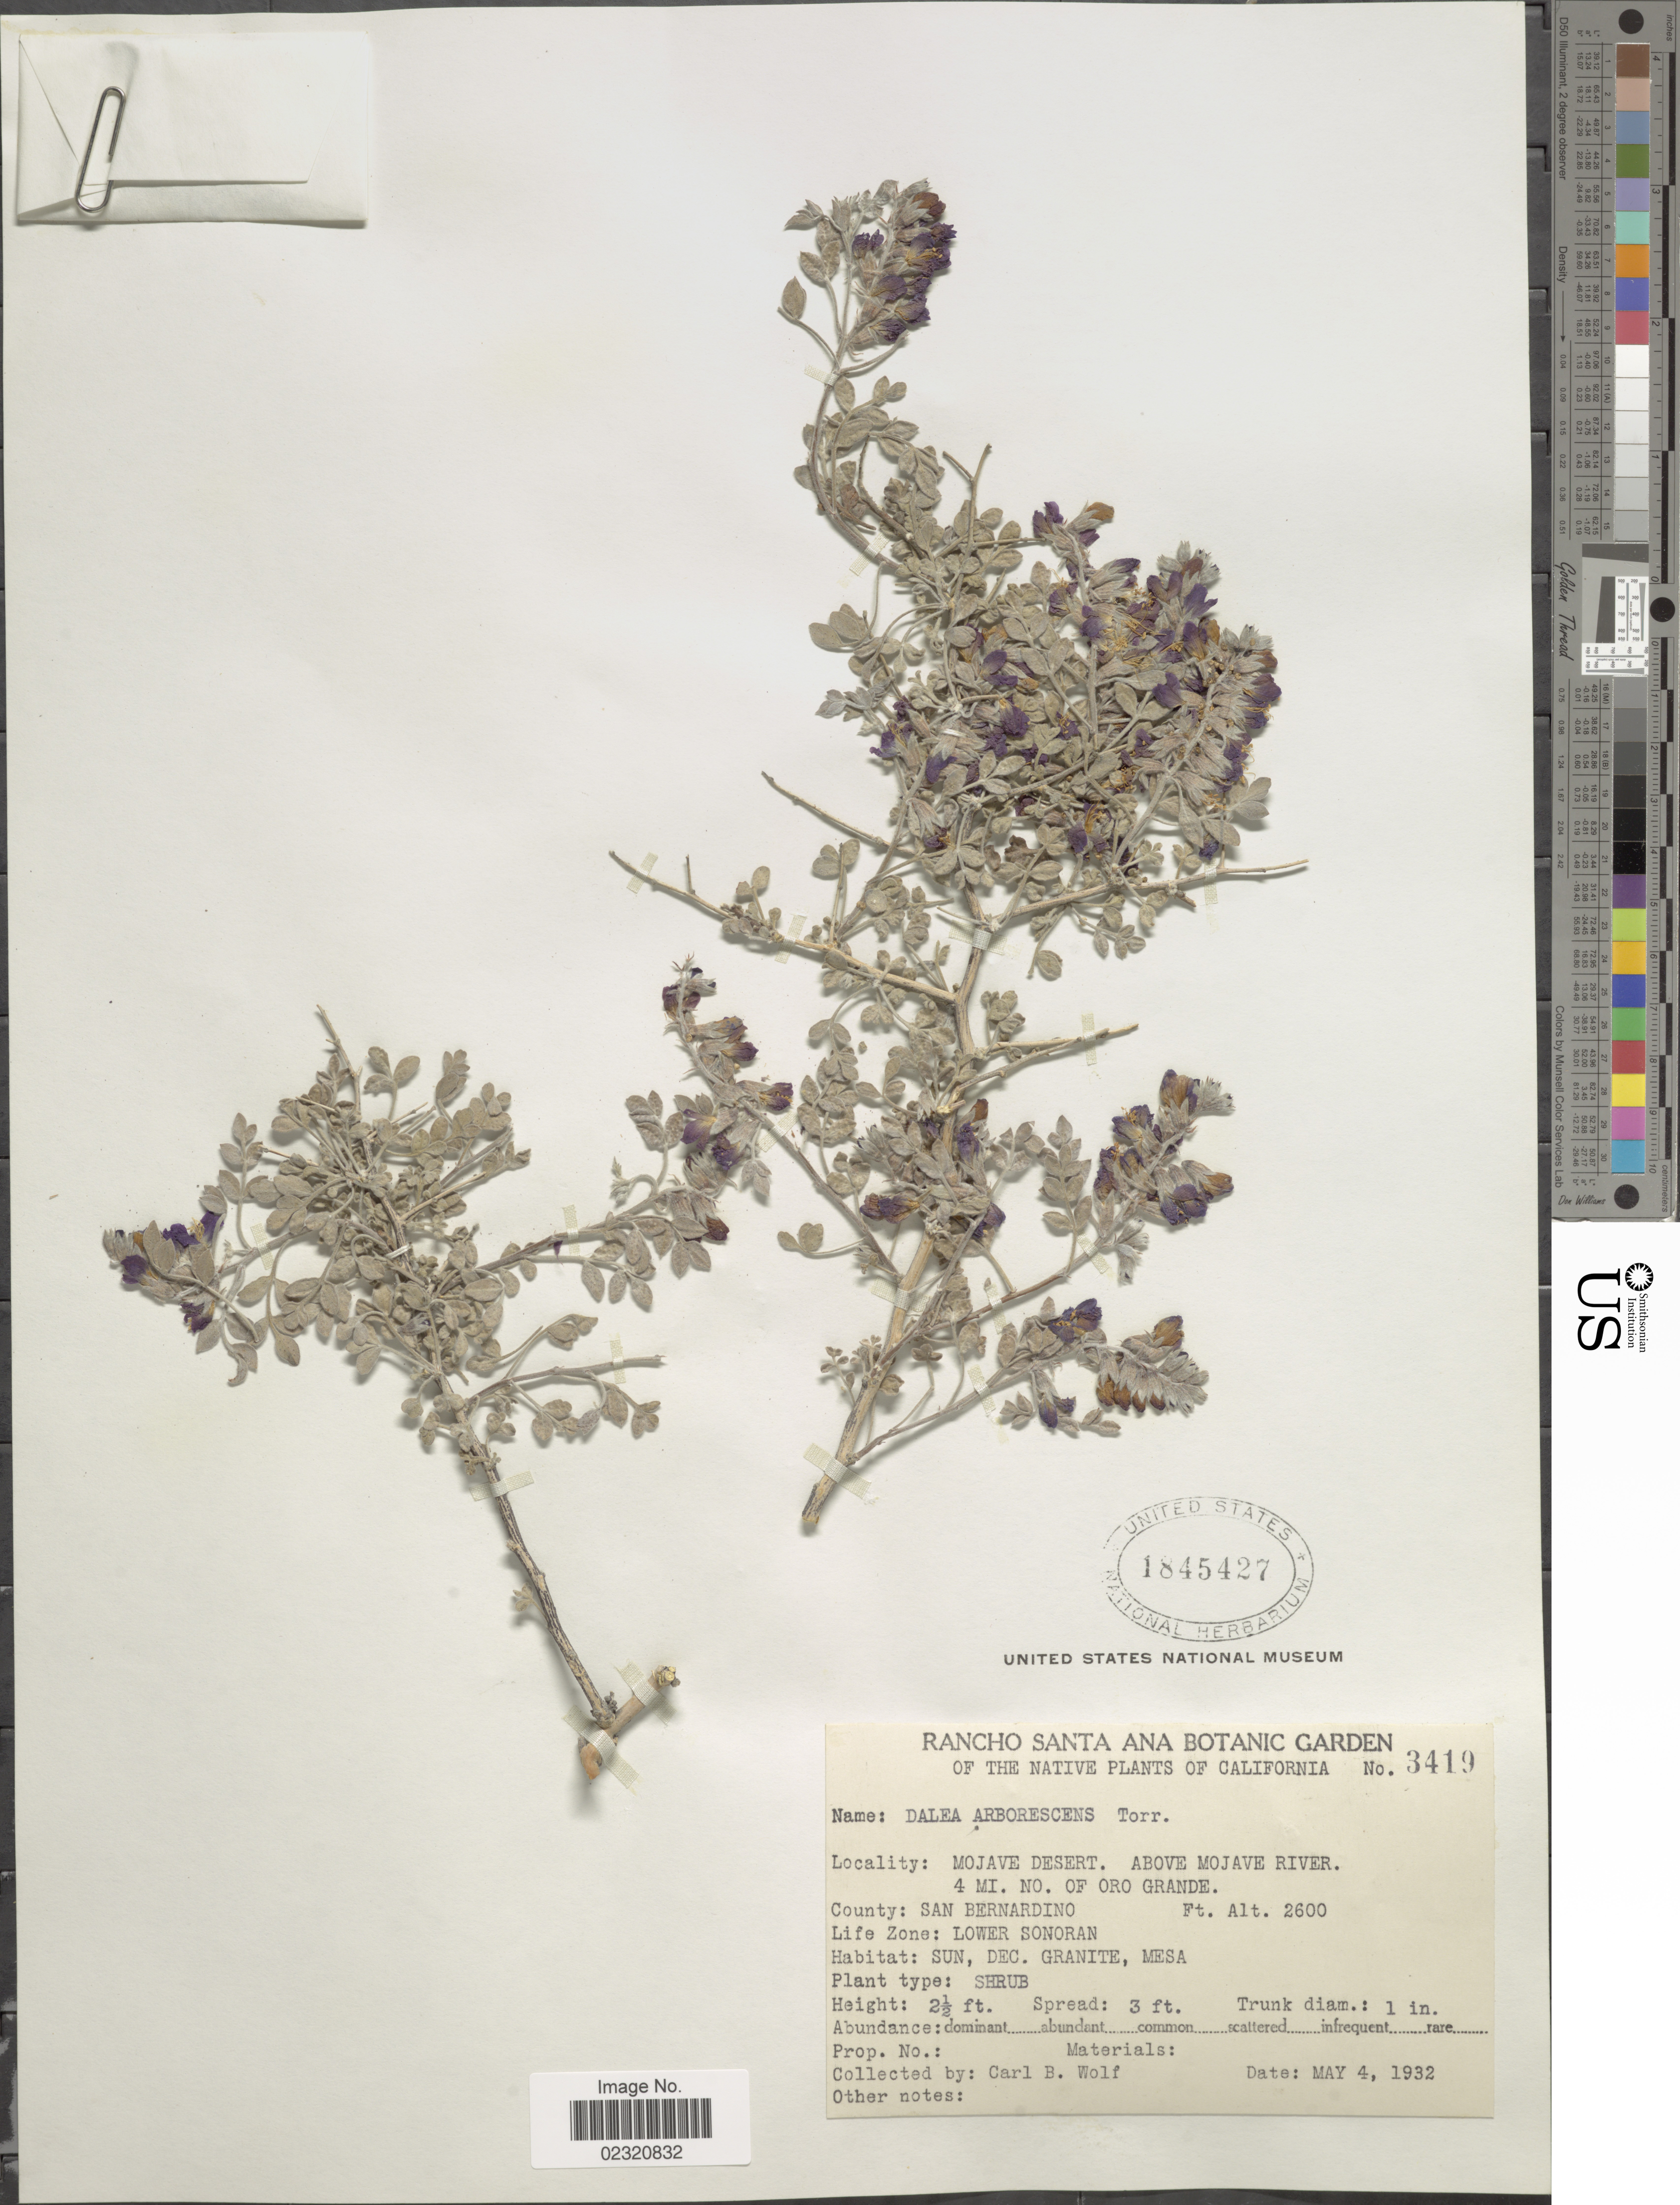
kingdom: Plantae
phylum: Tracheophyta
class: Magnoliopsida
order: Fabales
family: Fabaceae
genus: Psorothamnus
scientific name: Psorothamnus arborescens var. arborescens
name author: (Torr. ex A. Gray) Barneby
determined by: Strong, M. T., (US), Smithsonian Institution - National Museum of Natural History (UNITED STATES)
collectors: C. B. Wolf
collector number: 3419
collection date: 1932-05-04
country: United States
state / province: California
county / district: San Bernardino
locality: Mojave Desert. Above Mojave River. 4 mi. NO. of Oro Grande, County San Bernardino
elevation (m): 792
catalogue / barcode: US 1845427